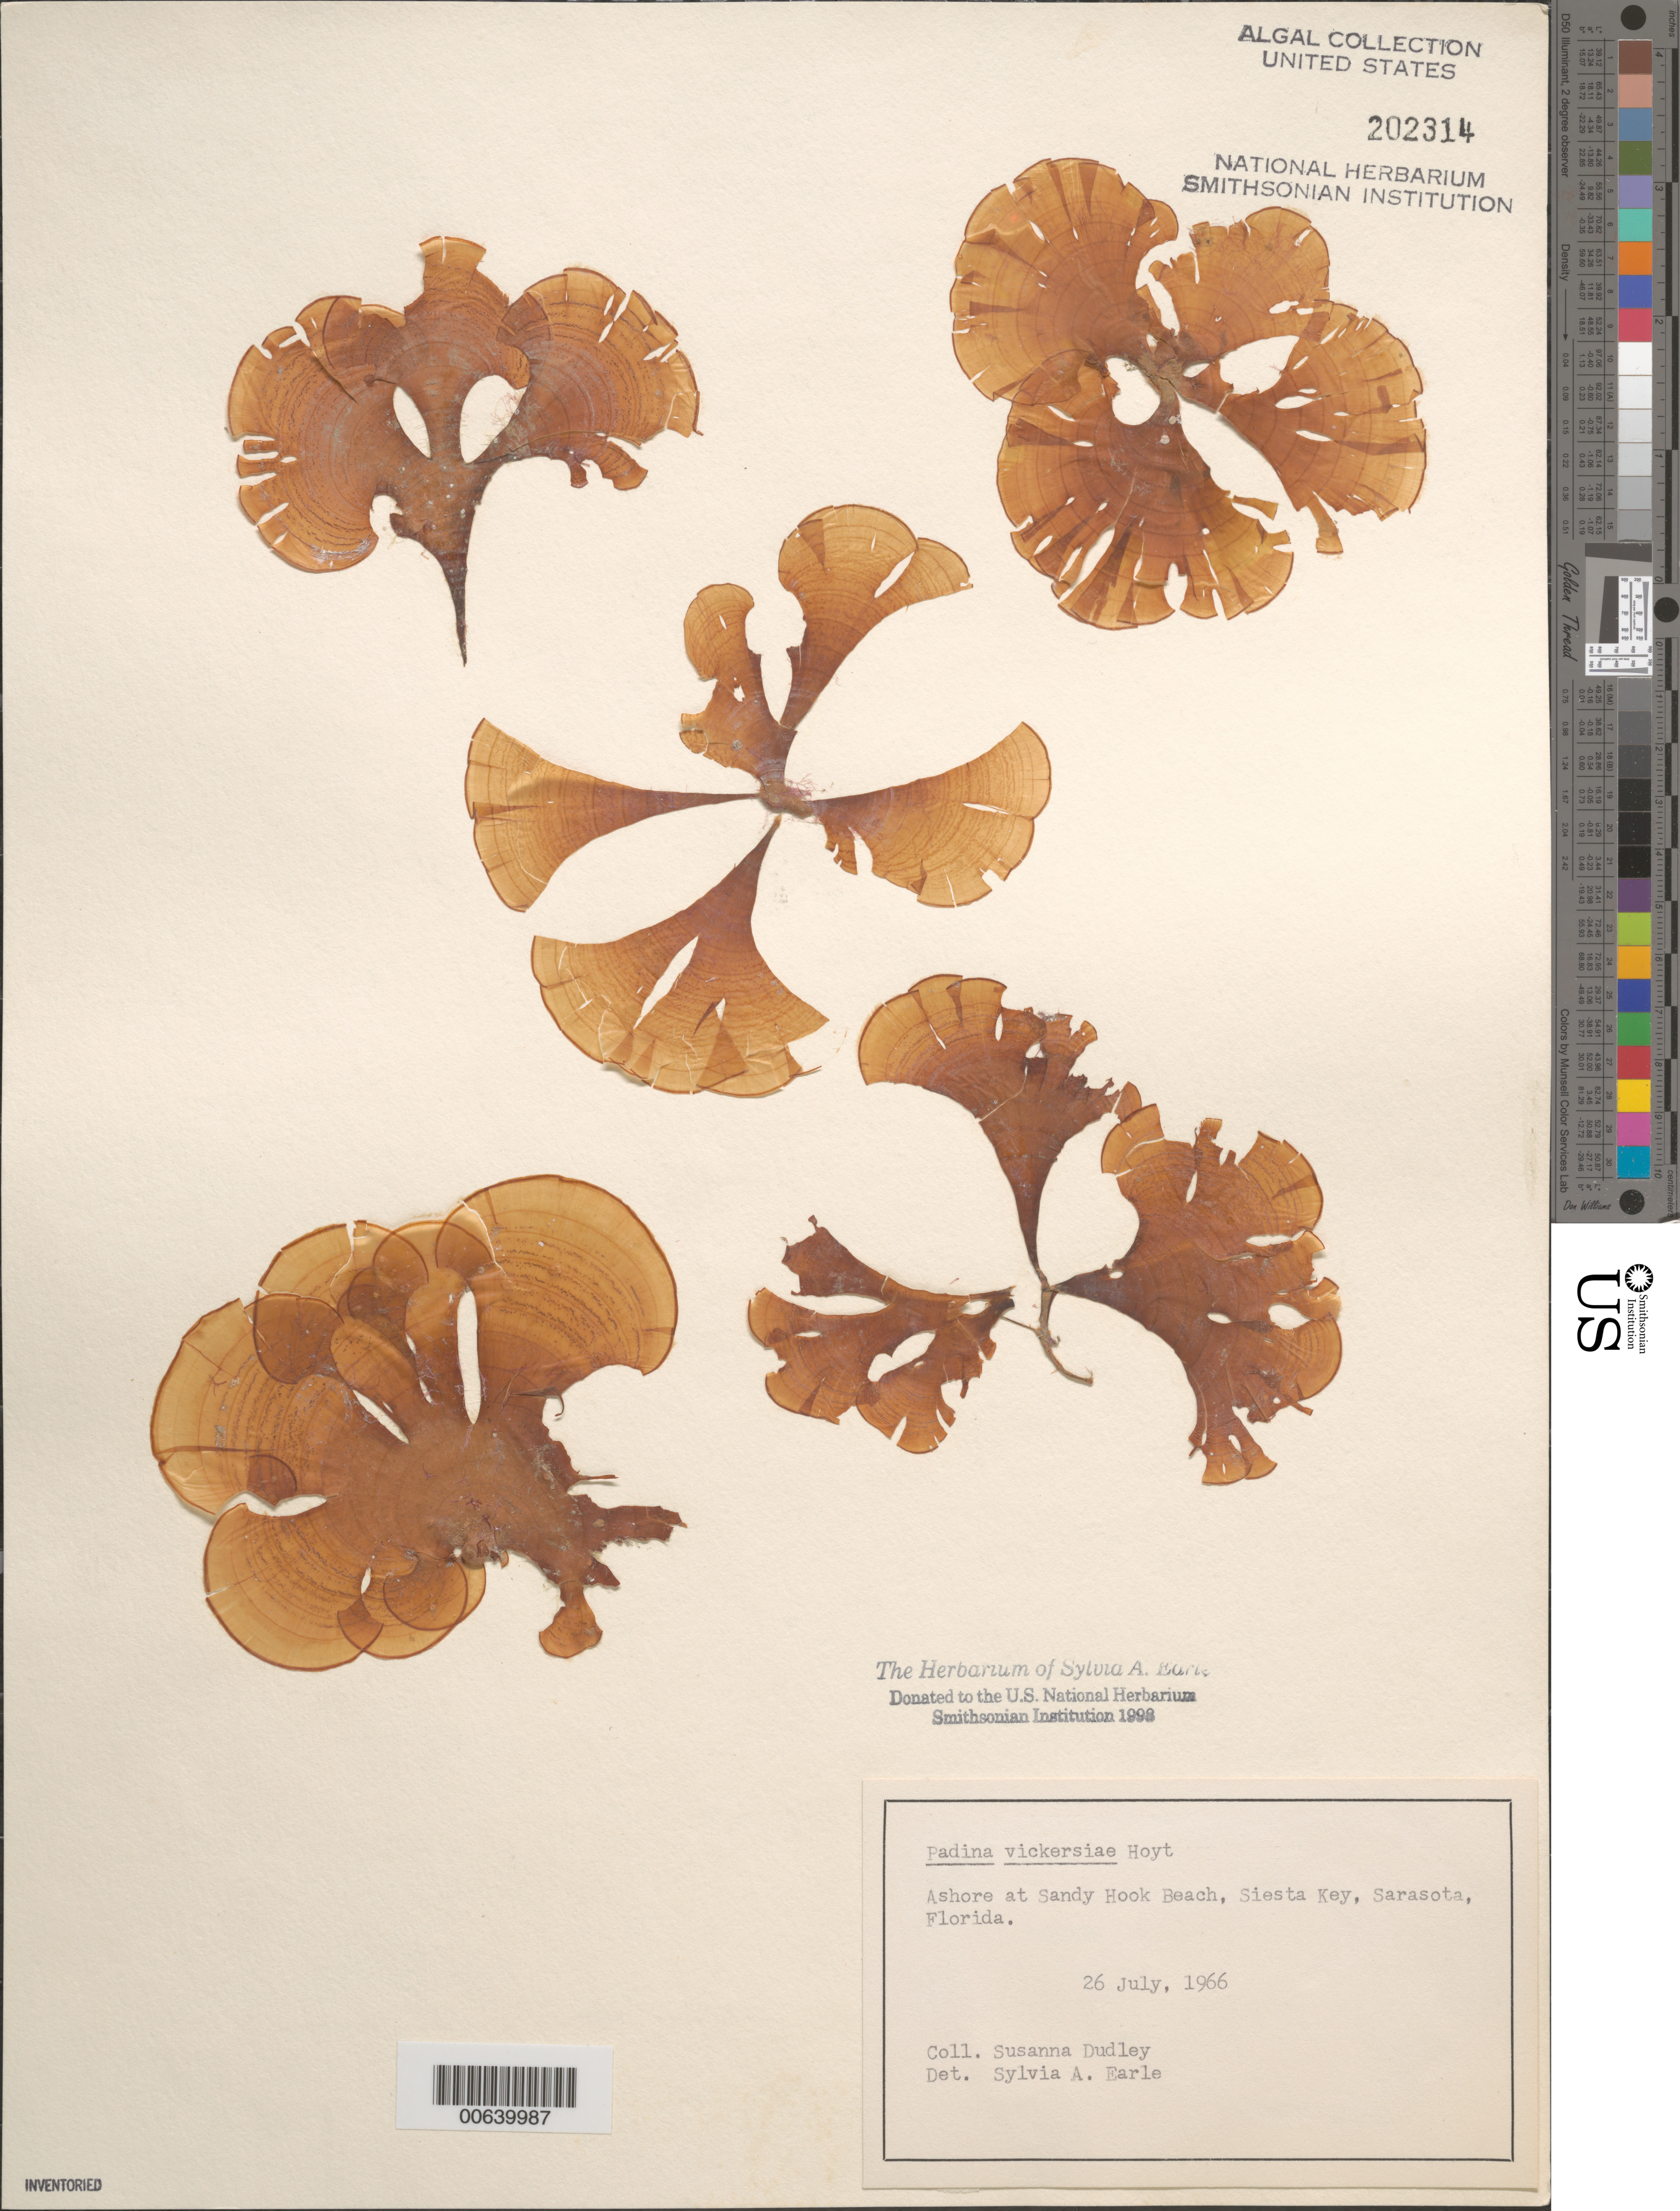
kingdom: Chromista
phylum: Ochrophyta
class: Phaeophyceae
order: Dictyotales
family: Dictyotaceae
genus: Padina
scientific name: Padina gymnospora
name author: (Kütz.) O.G. Sond.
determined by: Algae name updating Project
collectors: S. Dudley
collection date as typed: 26 Jul 1966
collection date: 1966-07-26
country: United States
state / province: Florida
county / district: Sarasota County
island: Siesta Key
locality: Sandy Hook Beach, Sarasota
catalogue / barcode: US 202314